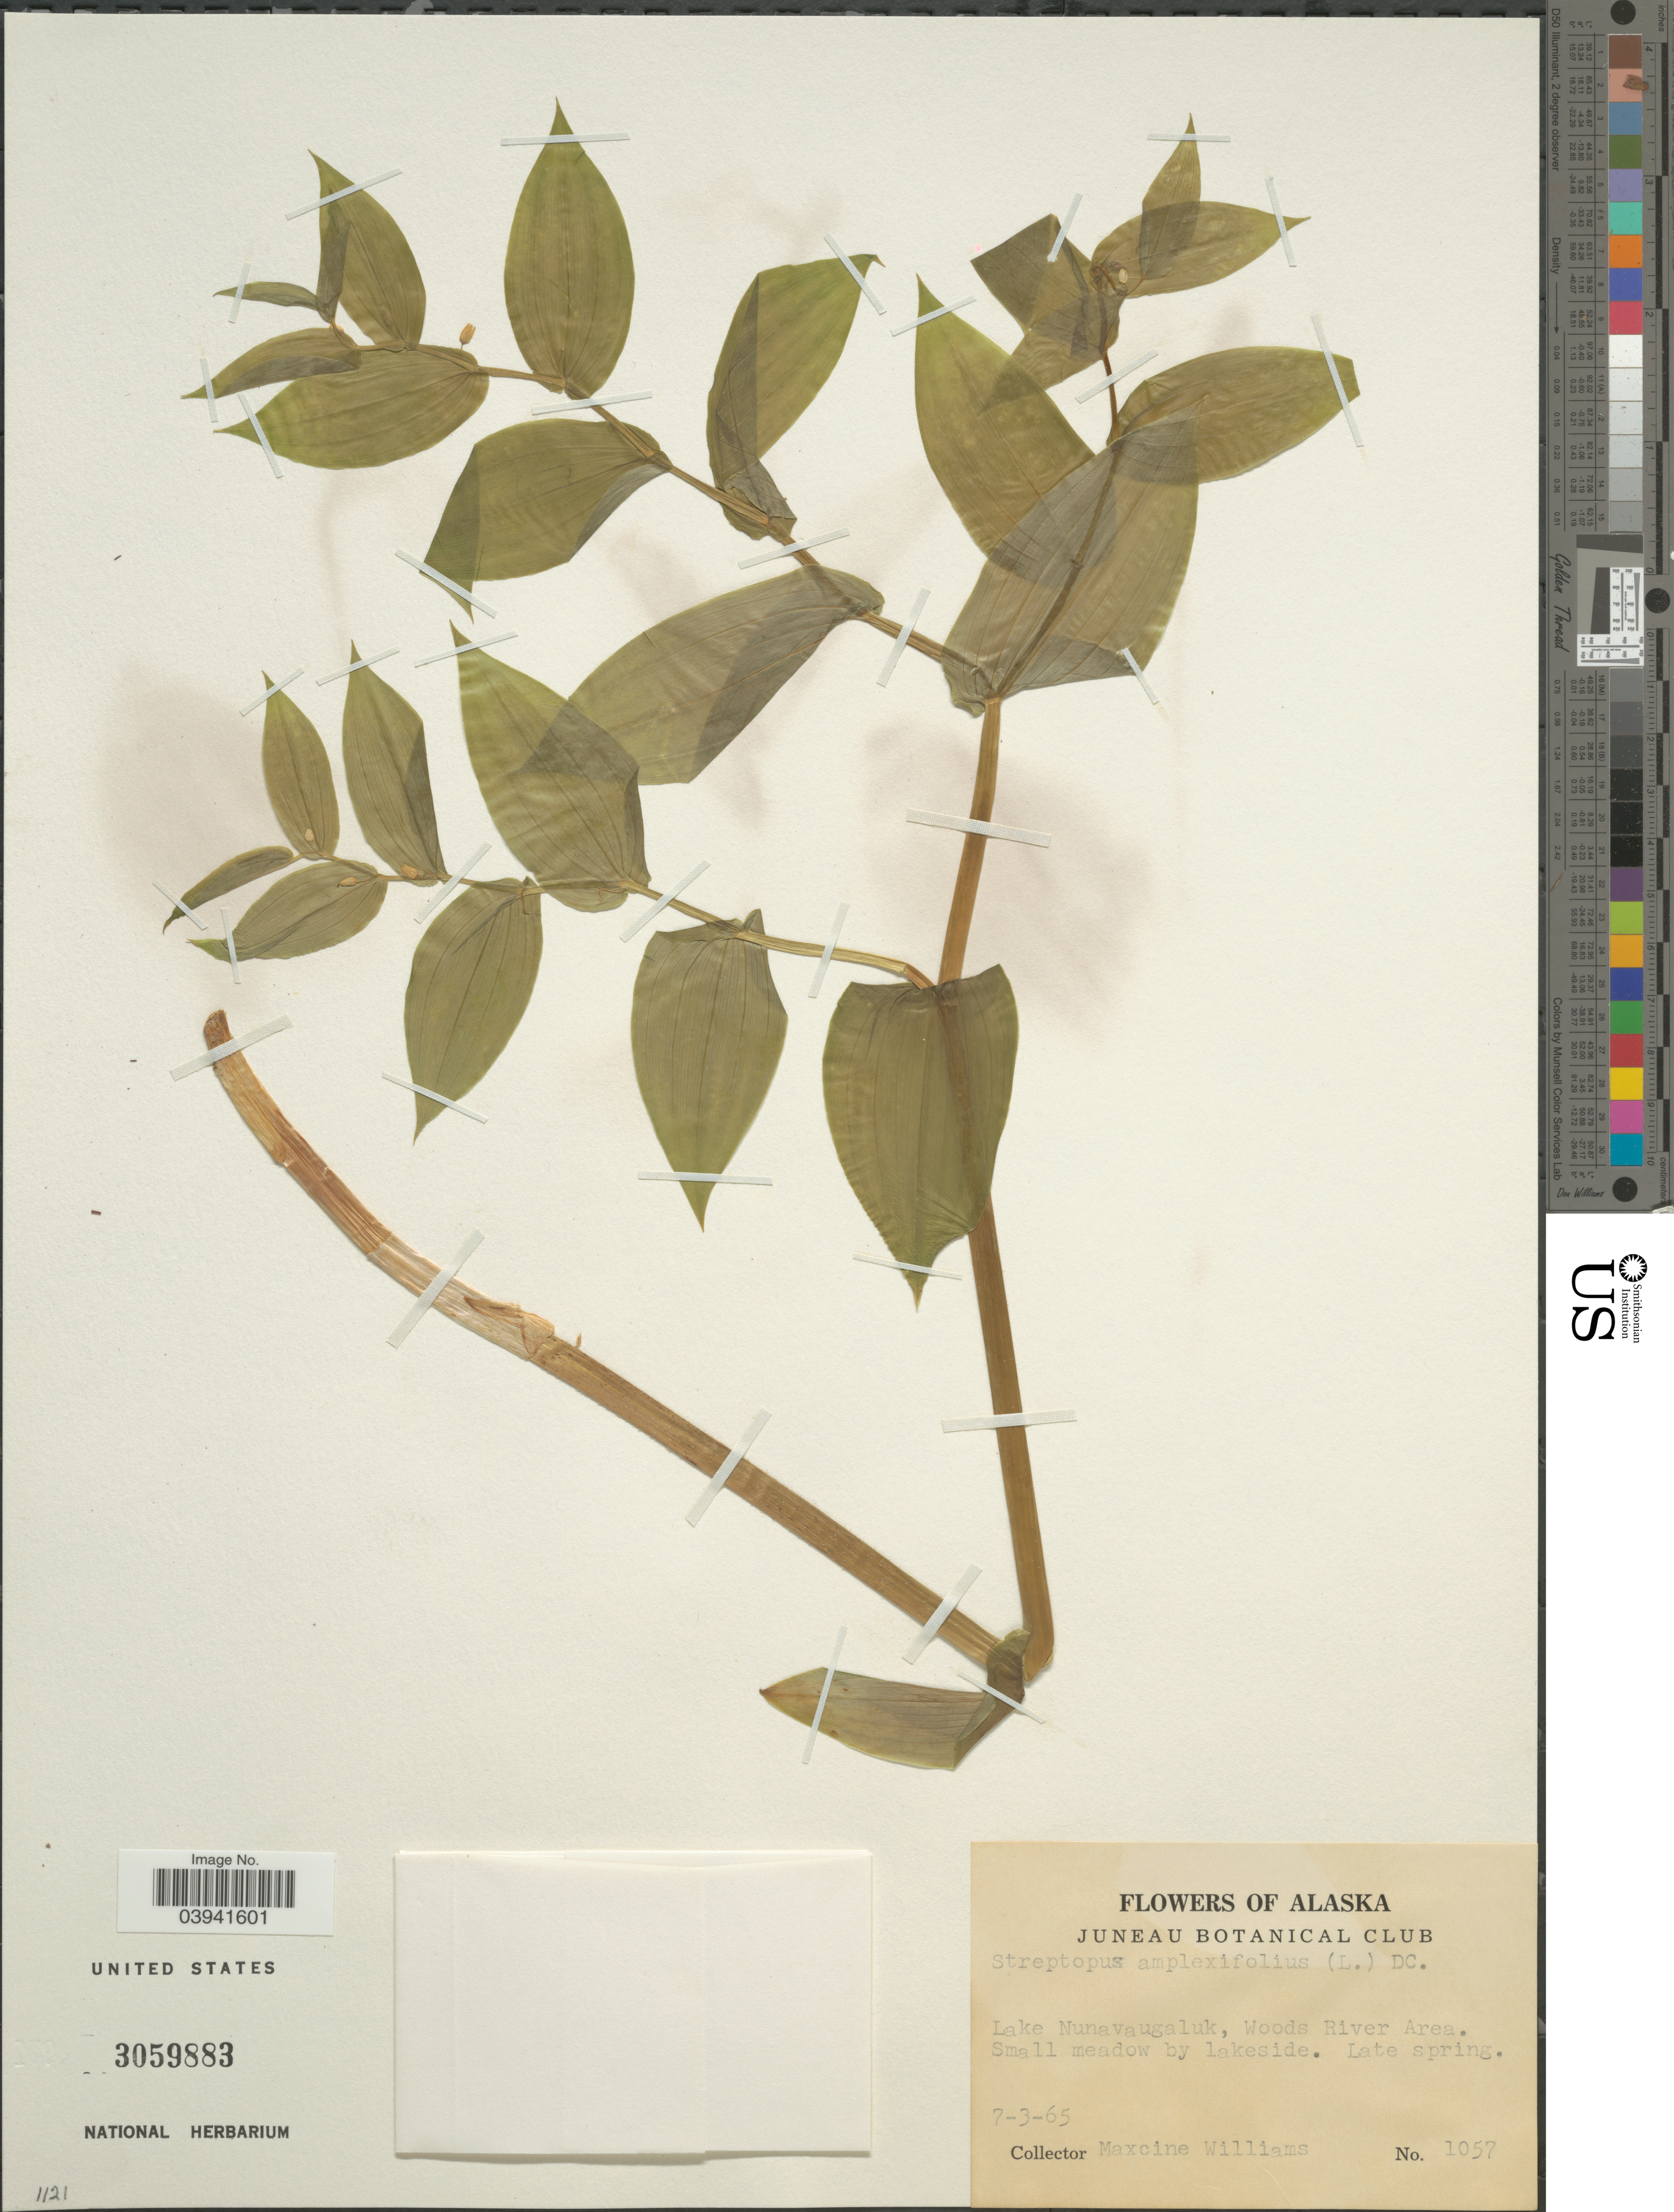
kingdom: Plantae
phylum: Tracheophyta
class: Liliopsida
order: Liliales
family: Liliaceae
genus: Streptopus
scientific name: Streptopus amplexifolius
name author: (L.) DC.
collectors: M. Williams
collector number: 1057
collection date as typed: Transcribed d/m/y: 3/7/65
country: United States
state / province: Alaska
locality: Lake Nunavaugaluk, Woods River Area.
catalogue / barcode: US 3059883